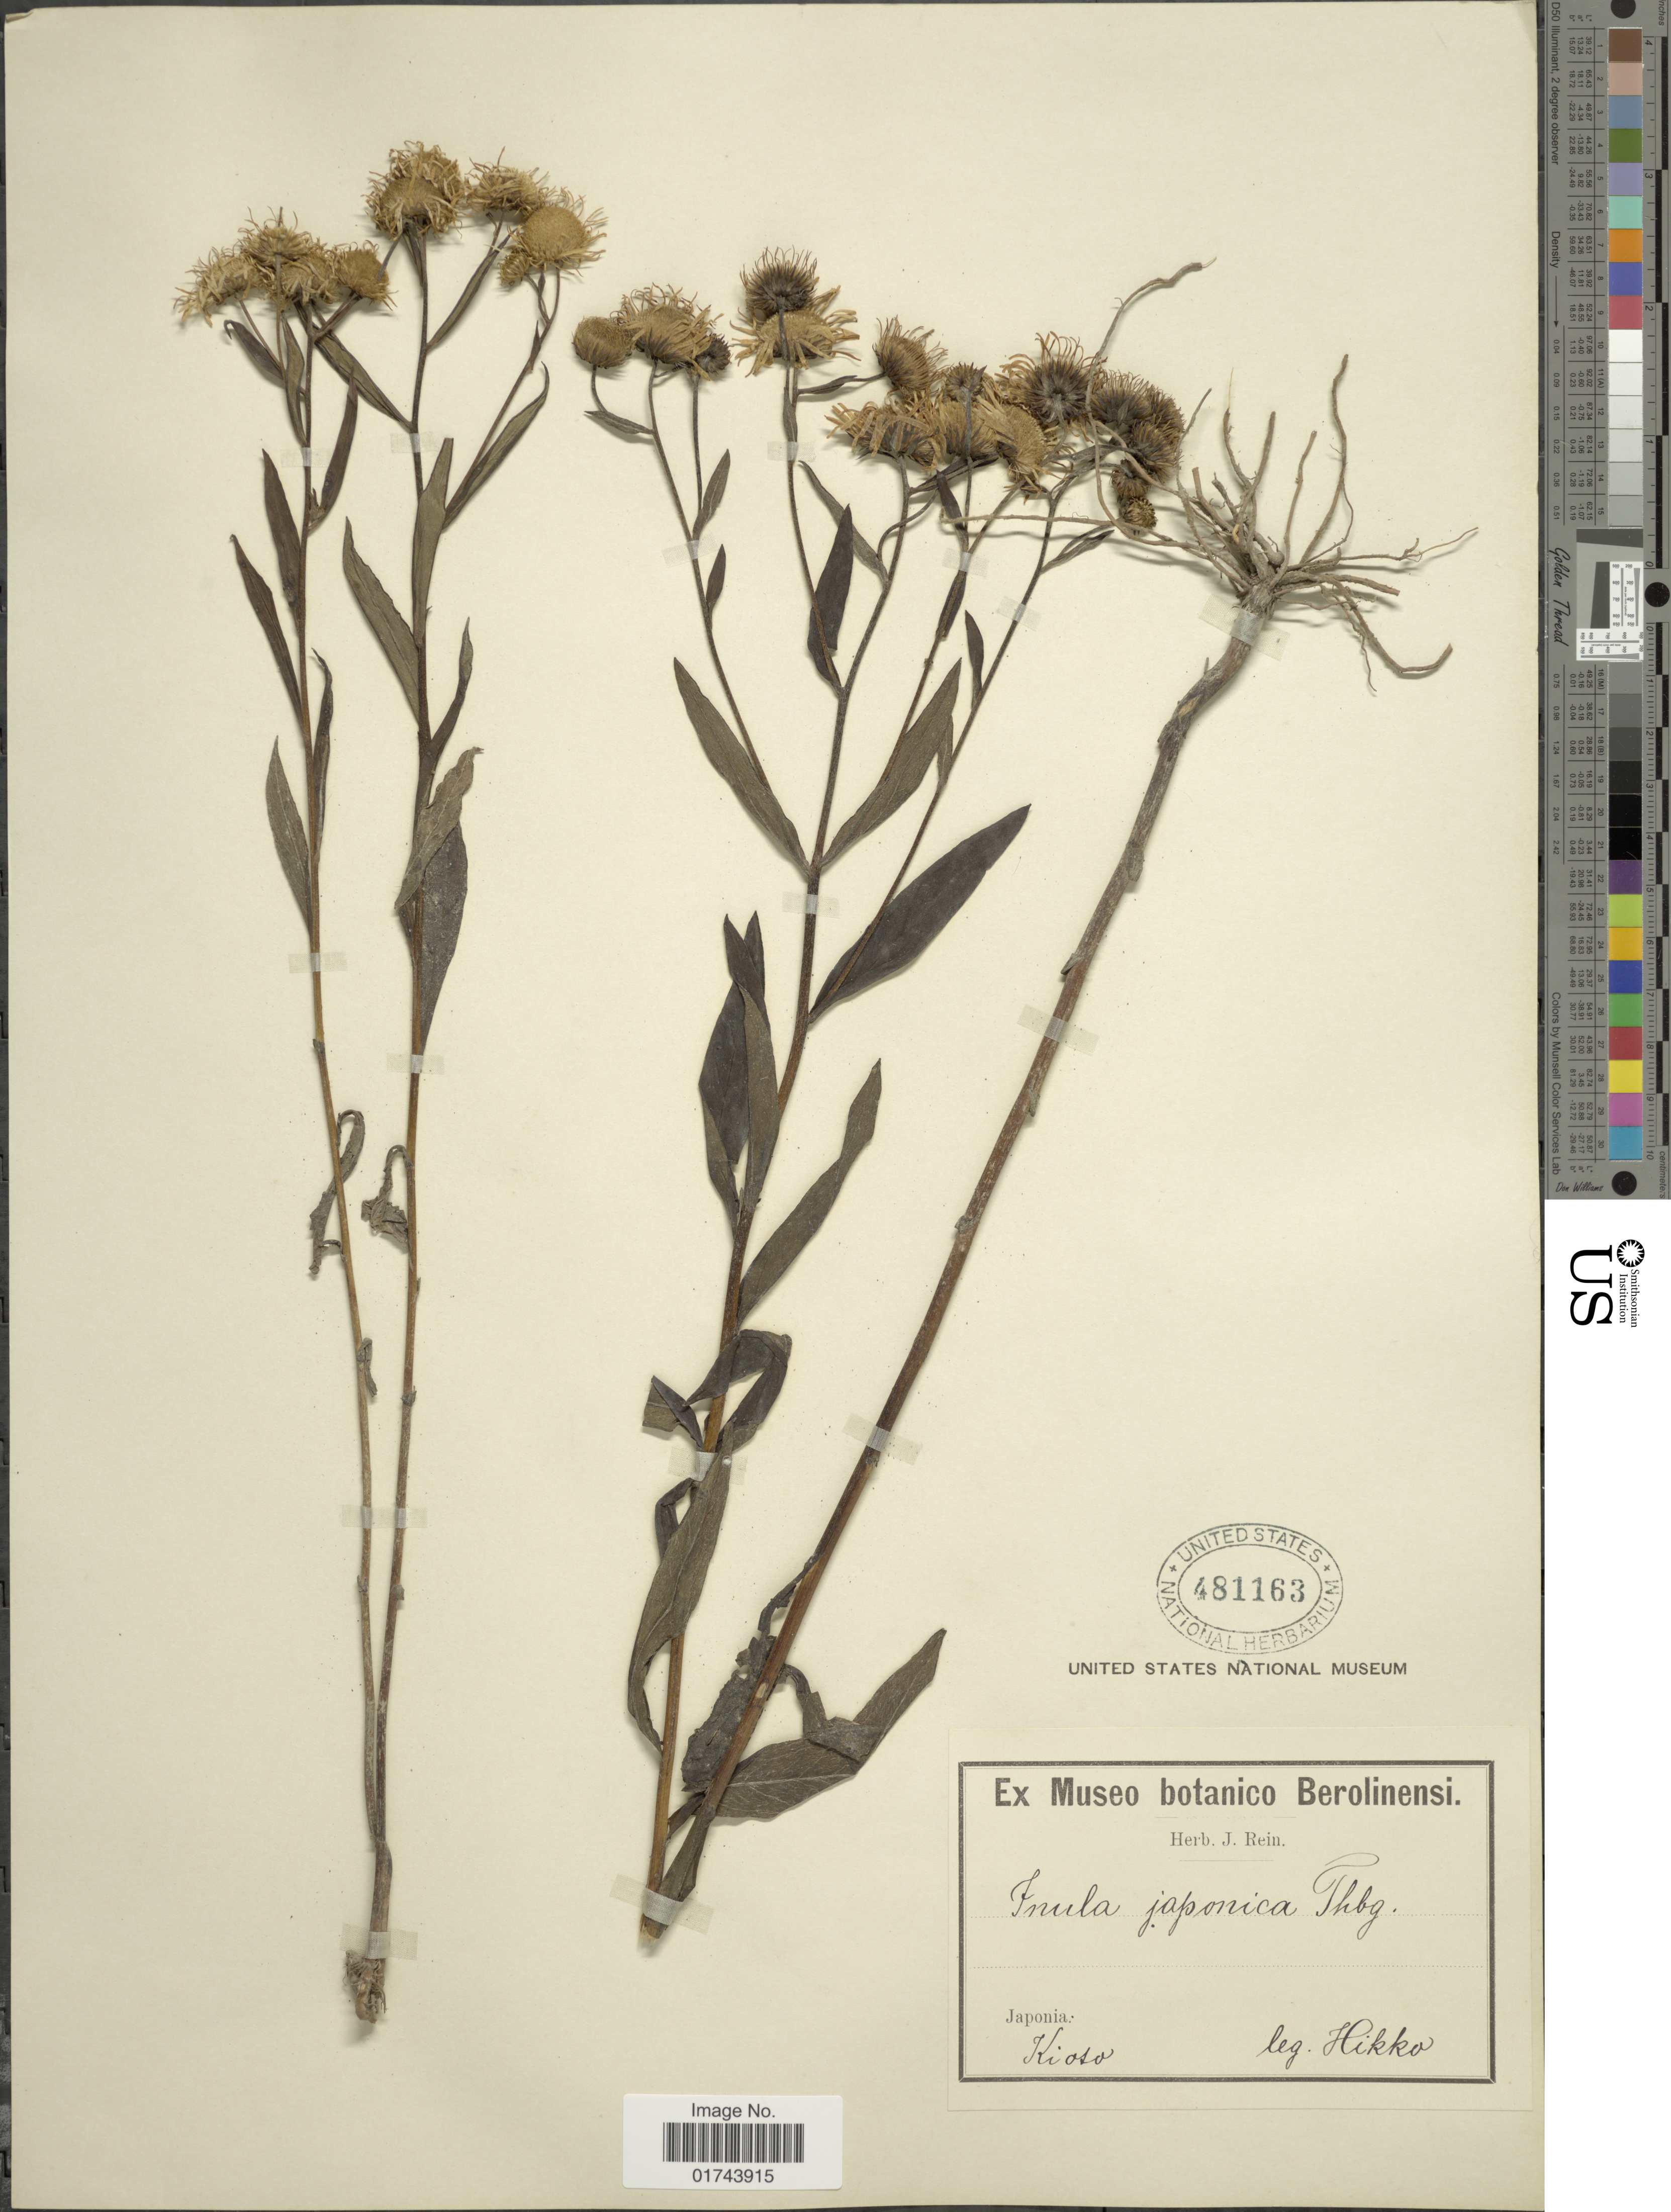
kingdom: Plantae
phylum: Tracheophyta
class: Magnoliopsida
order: Asterales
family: Asteraceae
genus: Inula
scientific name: Inula britannica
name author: L.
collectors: -. Hikko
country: Japan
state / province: Kyoto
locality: Japonia, Kioto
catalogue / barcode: US 481163